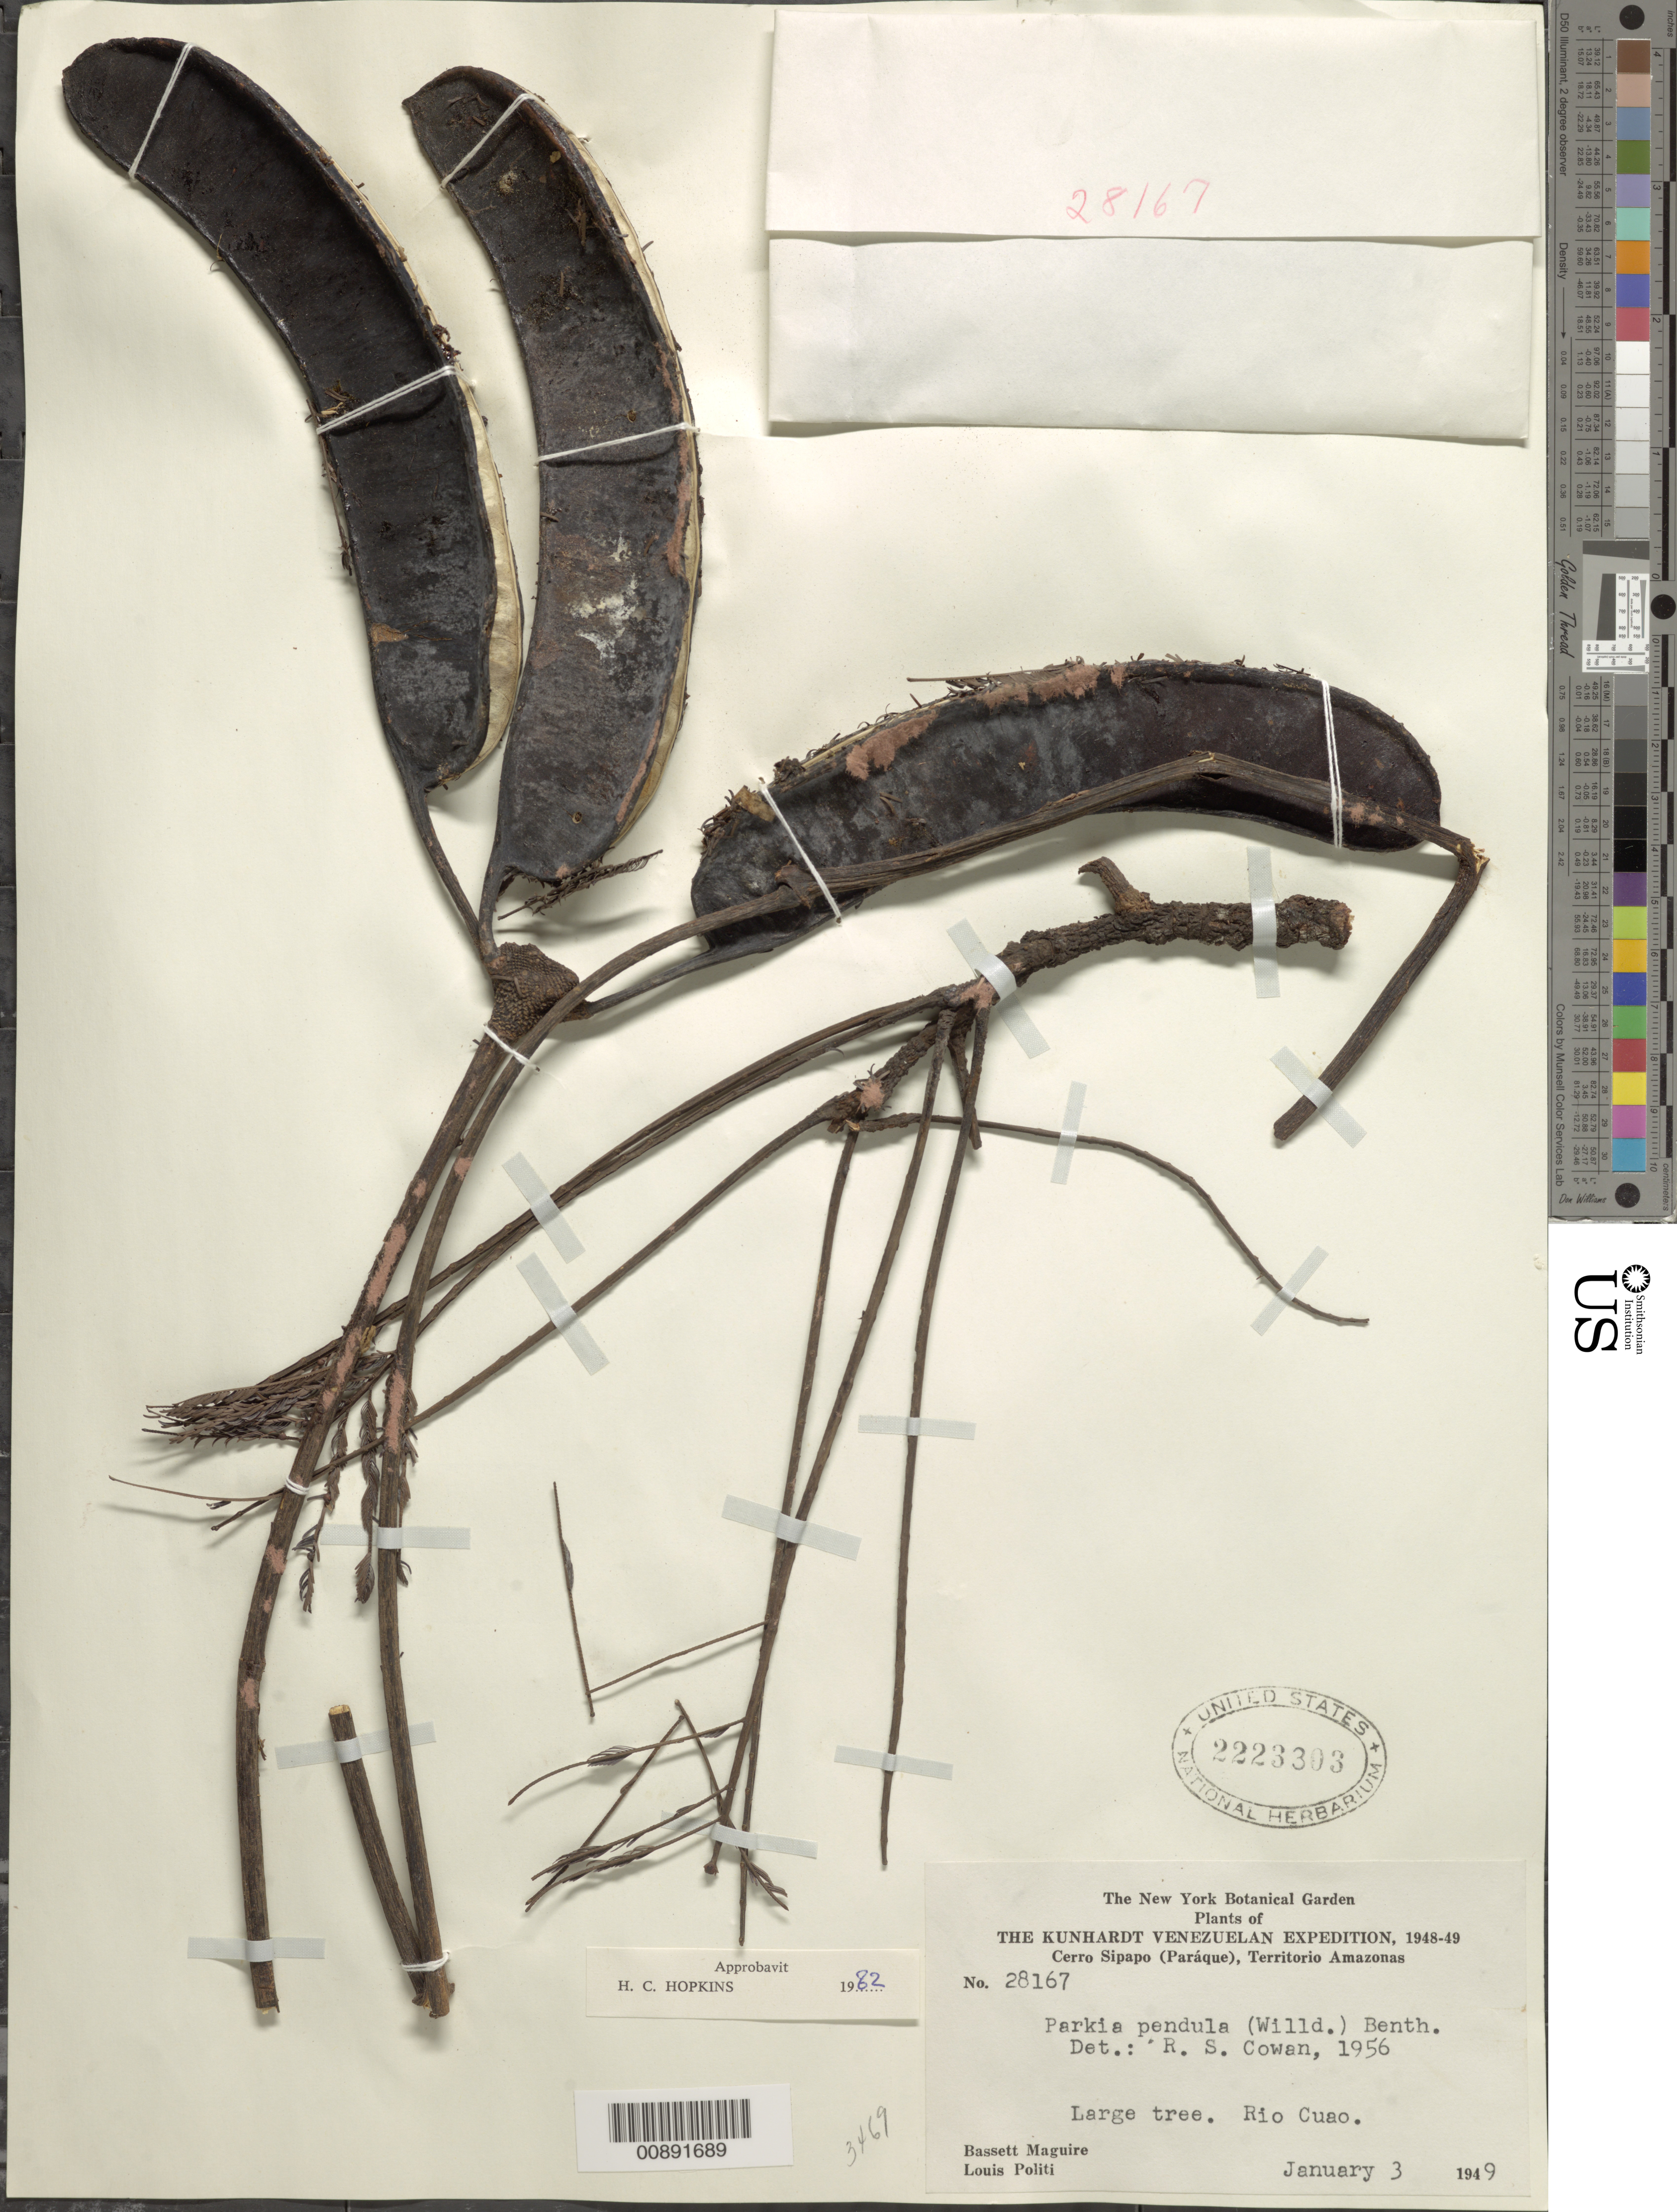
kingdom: Plantae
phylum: Tracheophyta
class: Magnoliopsida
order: Fabales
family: Fabaceae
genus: Parkia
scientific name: Parkia pendula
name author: Benth.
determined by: Hopkins, H. C.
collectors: B. Maguire & L. Politi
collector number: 28167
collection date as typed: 3-Jan-49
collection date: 1949-01-03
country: Venezuela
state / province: Amazonas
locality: Cerro Sipapo (Paráque), Río Cuao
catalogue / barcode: US 2223303